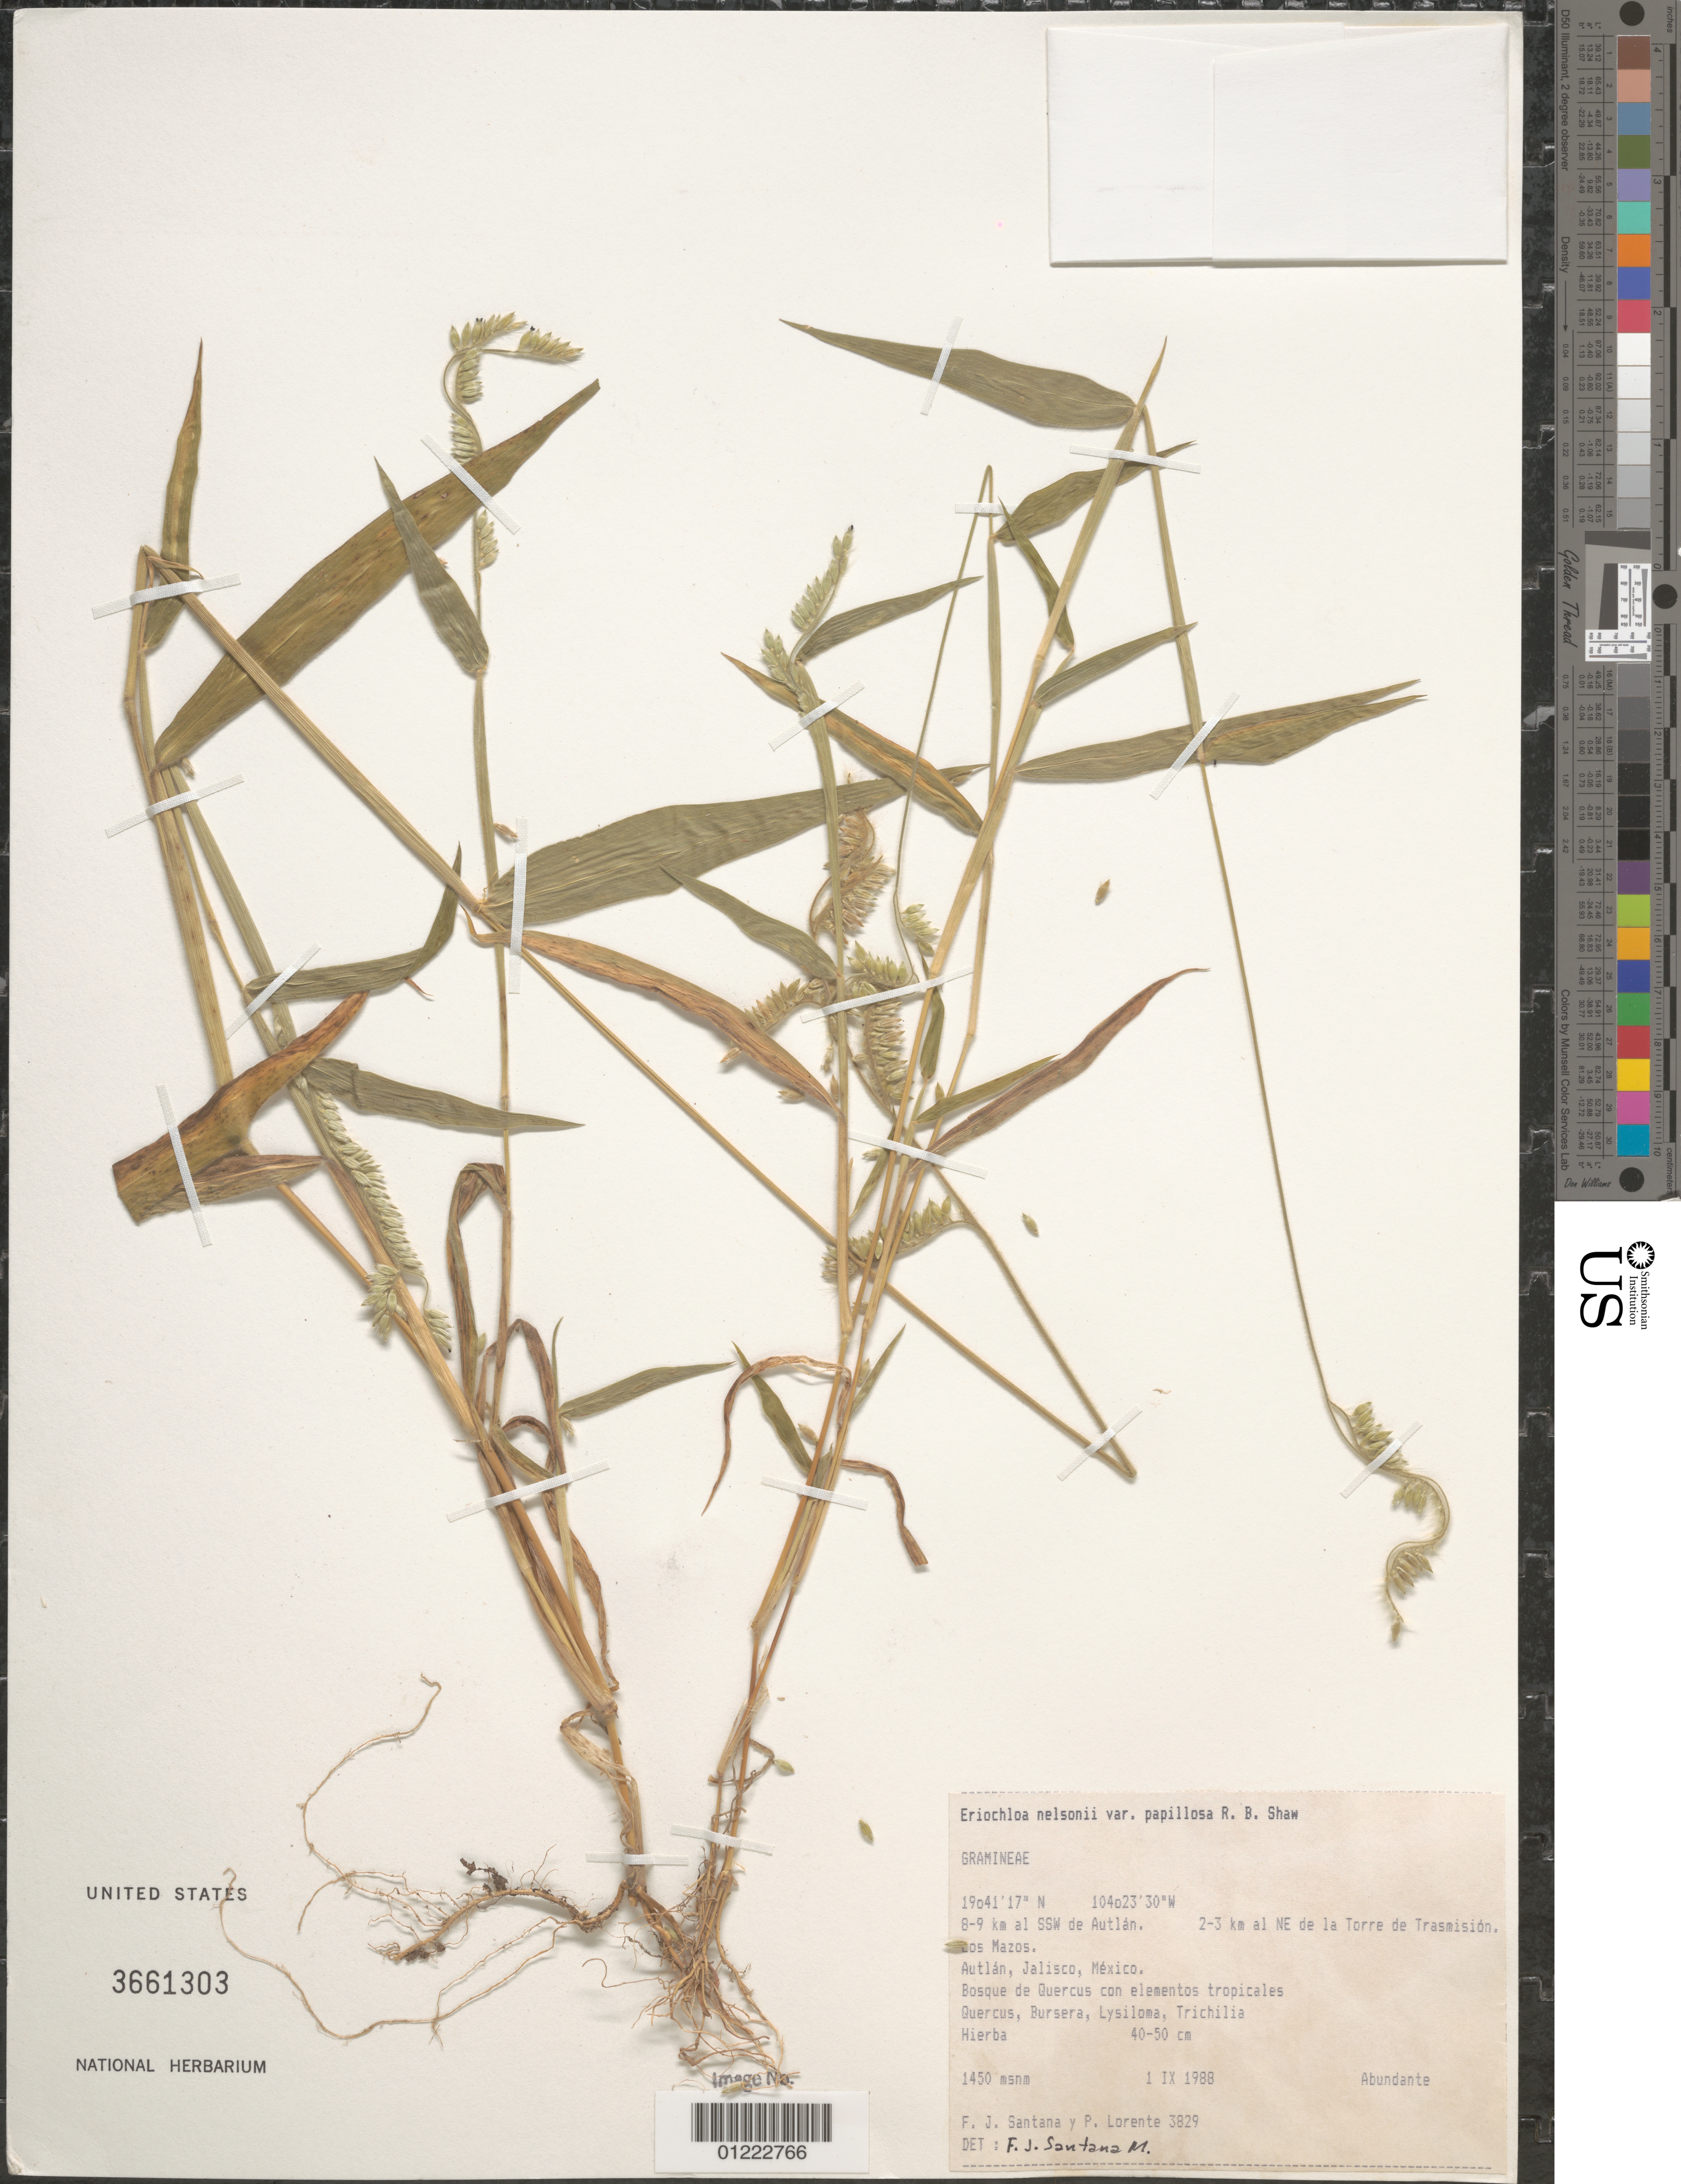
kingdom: Plantae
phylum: Tracheophyta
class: Liliopsida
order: Poales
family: Poaceae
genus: Eriochloa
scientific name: Eriochloa nelsonii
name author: Scribn. & J.G. Sm.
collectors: F. J. Santana M. & P. Lorente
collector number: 3829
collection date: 1988-09-01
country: Mexico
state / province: Jalisco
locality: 8-9 km al SS8 de Autlán. 2-3 ki al NE de la Torre de Trasmisión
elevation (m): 1450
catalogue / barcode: US 3661303